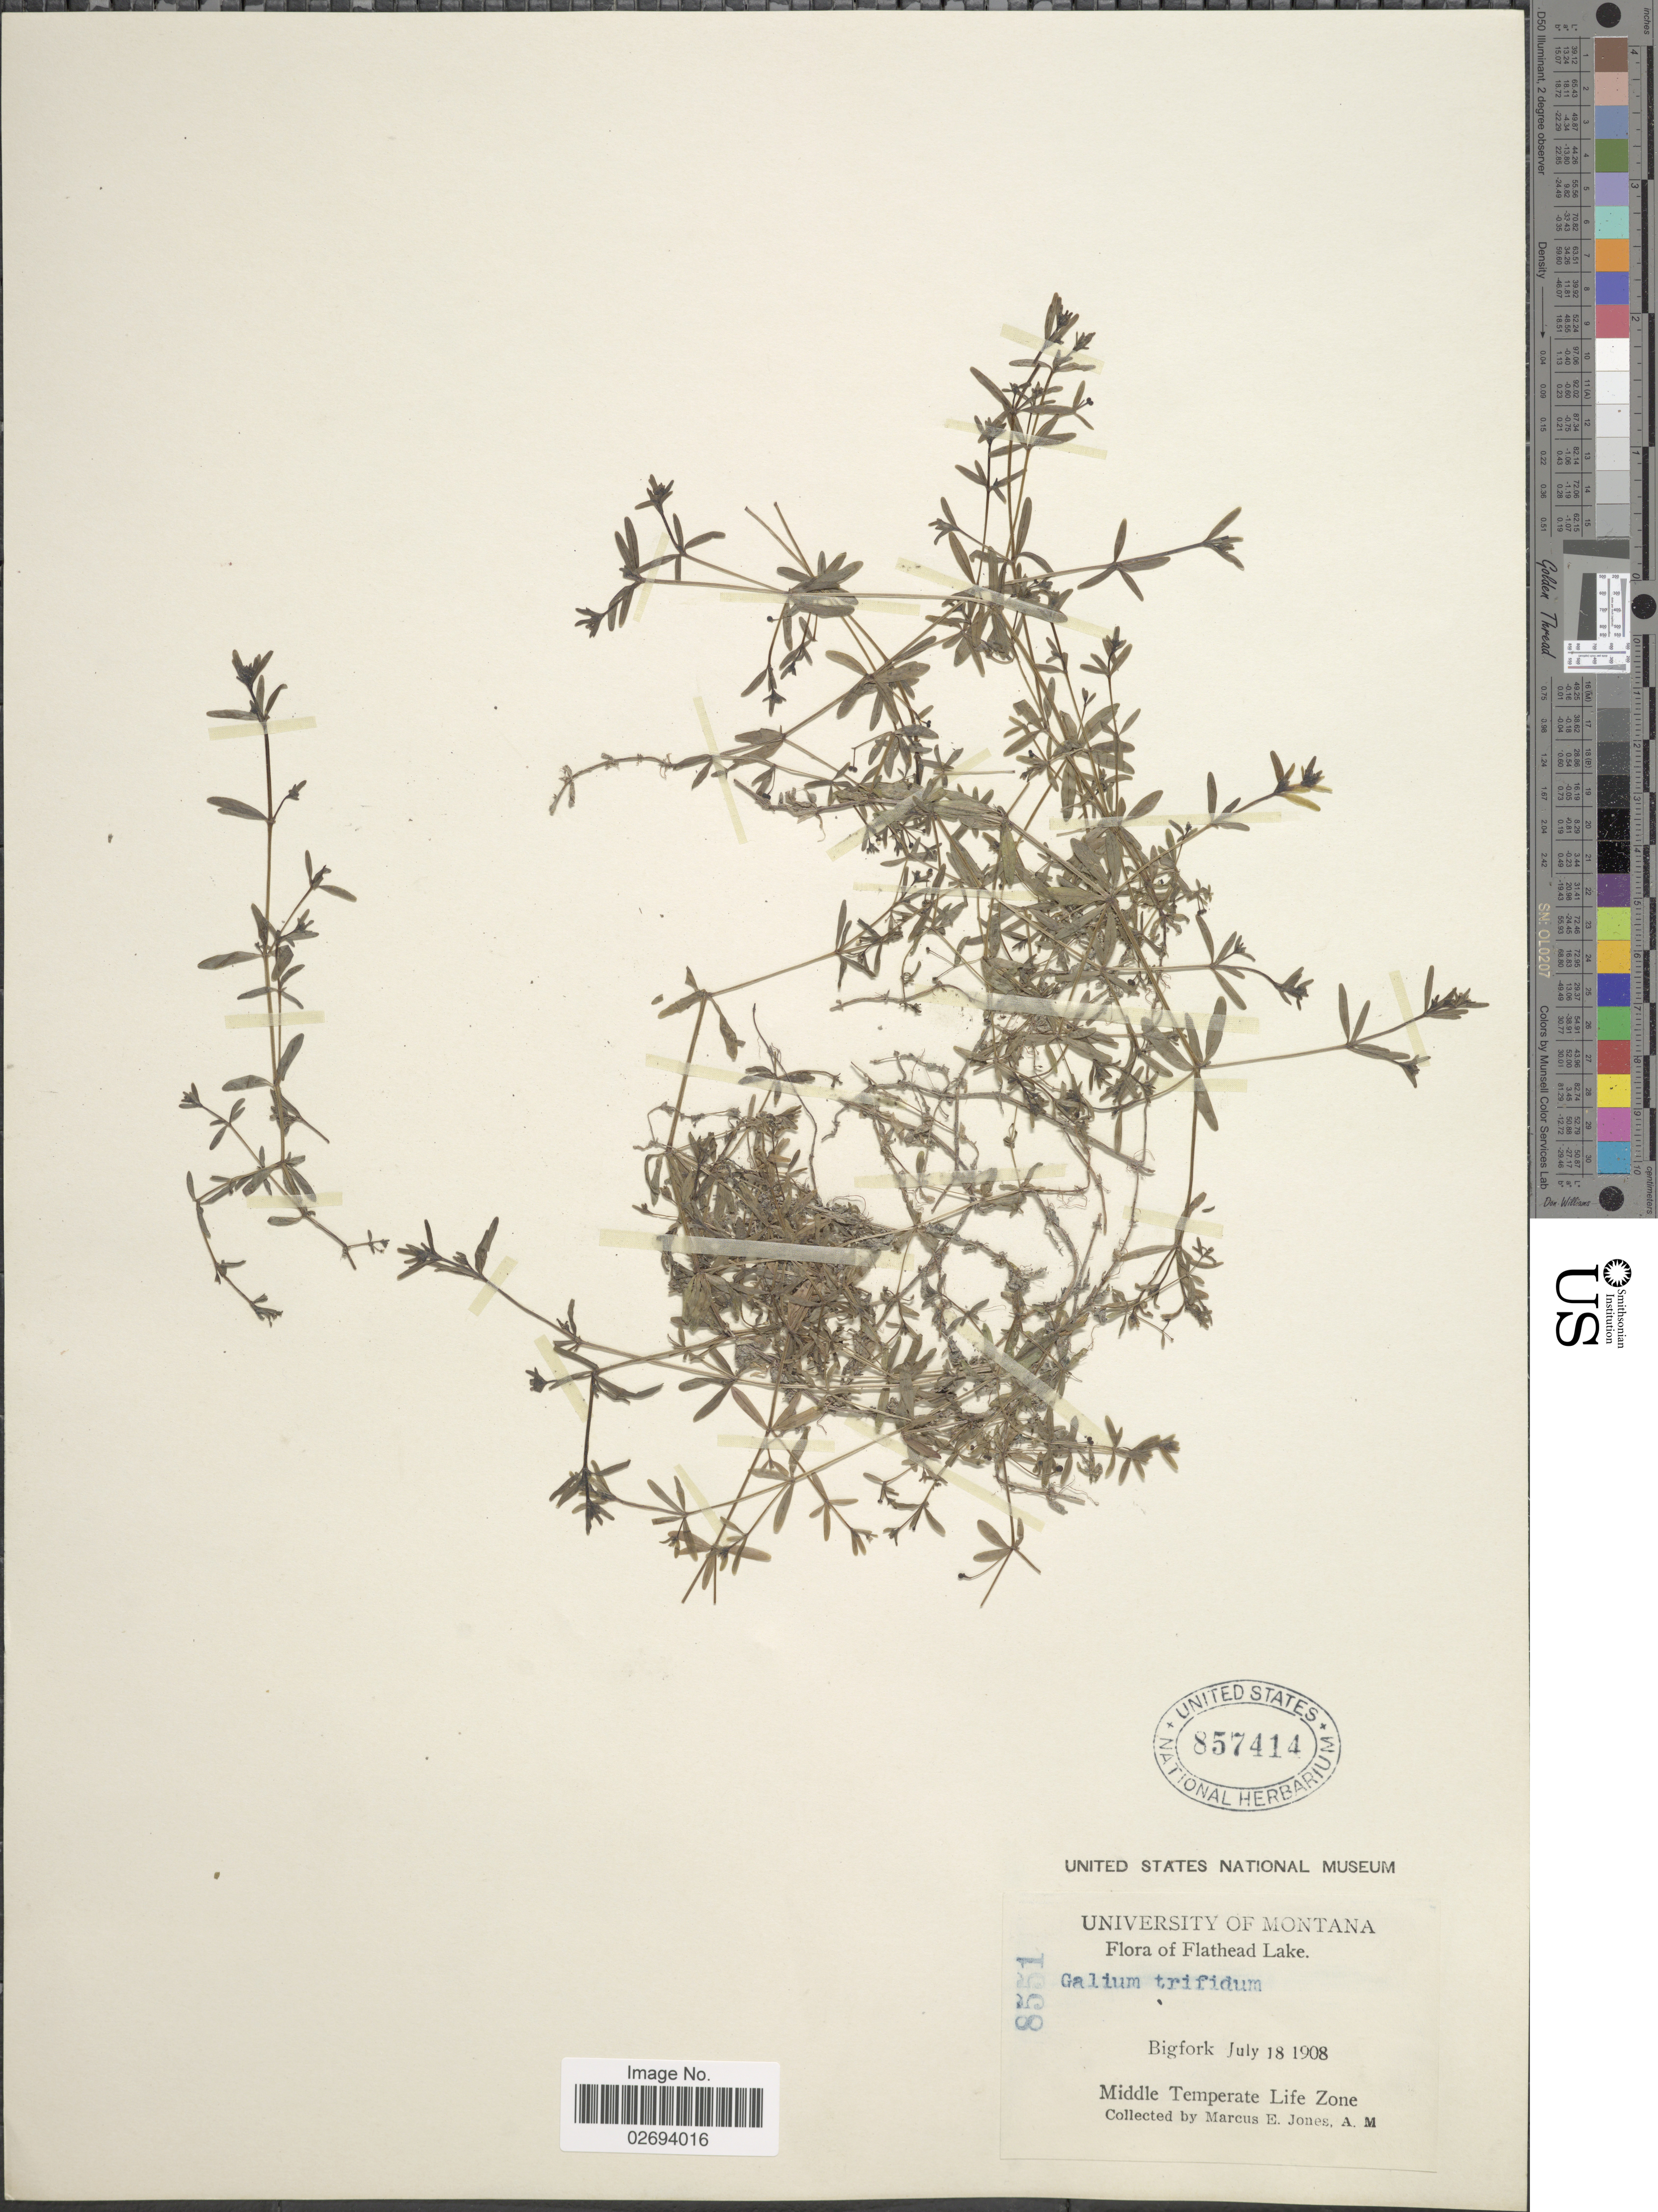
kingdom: Plantae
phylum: Tracheophyta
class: Magnoliopsida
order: Gentianales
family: Rubiaceae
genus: Galium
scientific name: Galium trifidum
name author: L.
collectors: M. E. Jones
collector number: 8551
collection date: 1908-07-18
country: United States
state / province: Montana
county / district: Flathead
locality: Flathead Lake. Bigfork. Middle Temperate Life Zone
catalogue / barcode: US 857414